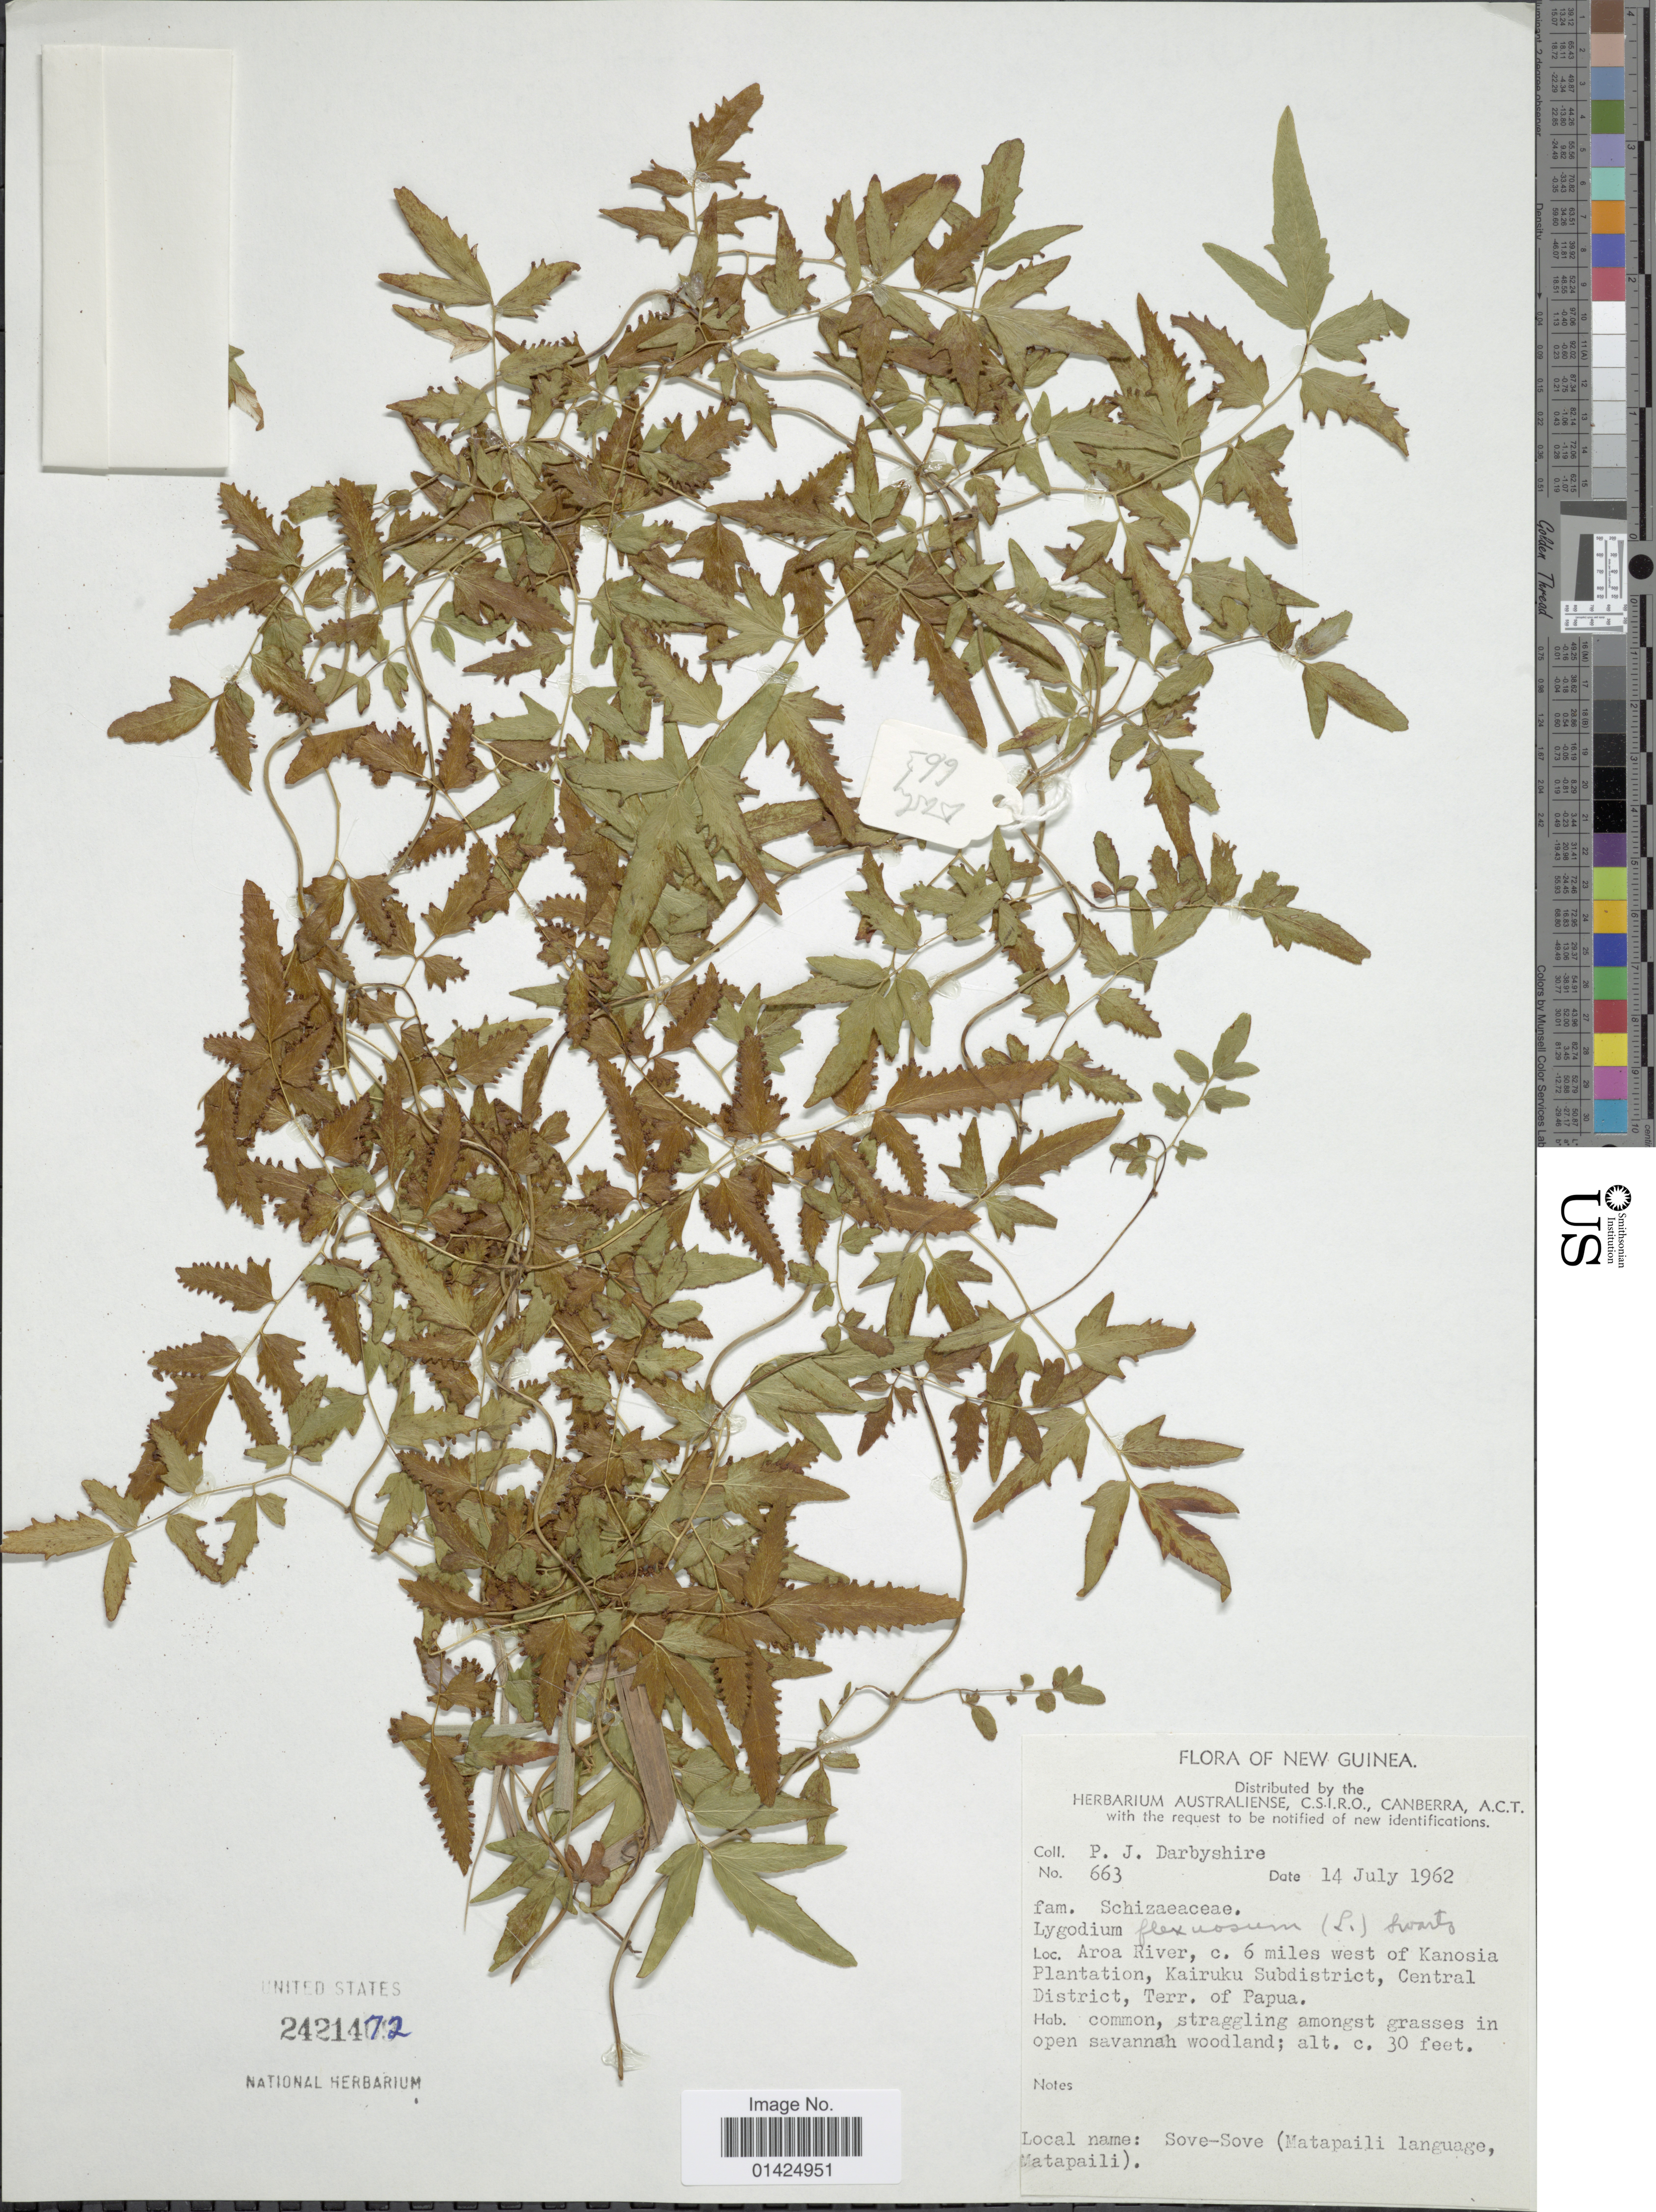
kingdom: Plantae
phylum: Tracheophyta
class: Polypodiopsida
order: Schizaeales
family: Lygodiaceae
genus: Lygodium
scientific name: Lygodium flexuosum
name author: Sw.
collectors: P. Darbyshire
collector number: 663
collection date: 1962-07-14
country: Indonesia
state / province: Papua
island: New Guinea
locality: New Guinea. Aroa River, c. 6 miles west of Kanosia Plantation, Kairuku Subdistrict, Central District, Terr. of Papua.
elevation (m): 9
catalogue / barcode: US 2421472